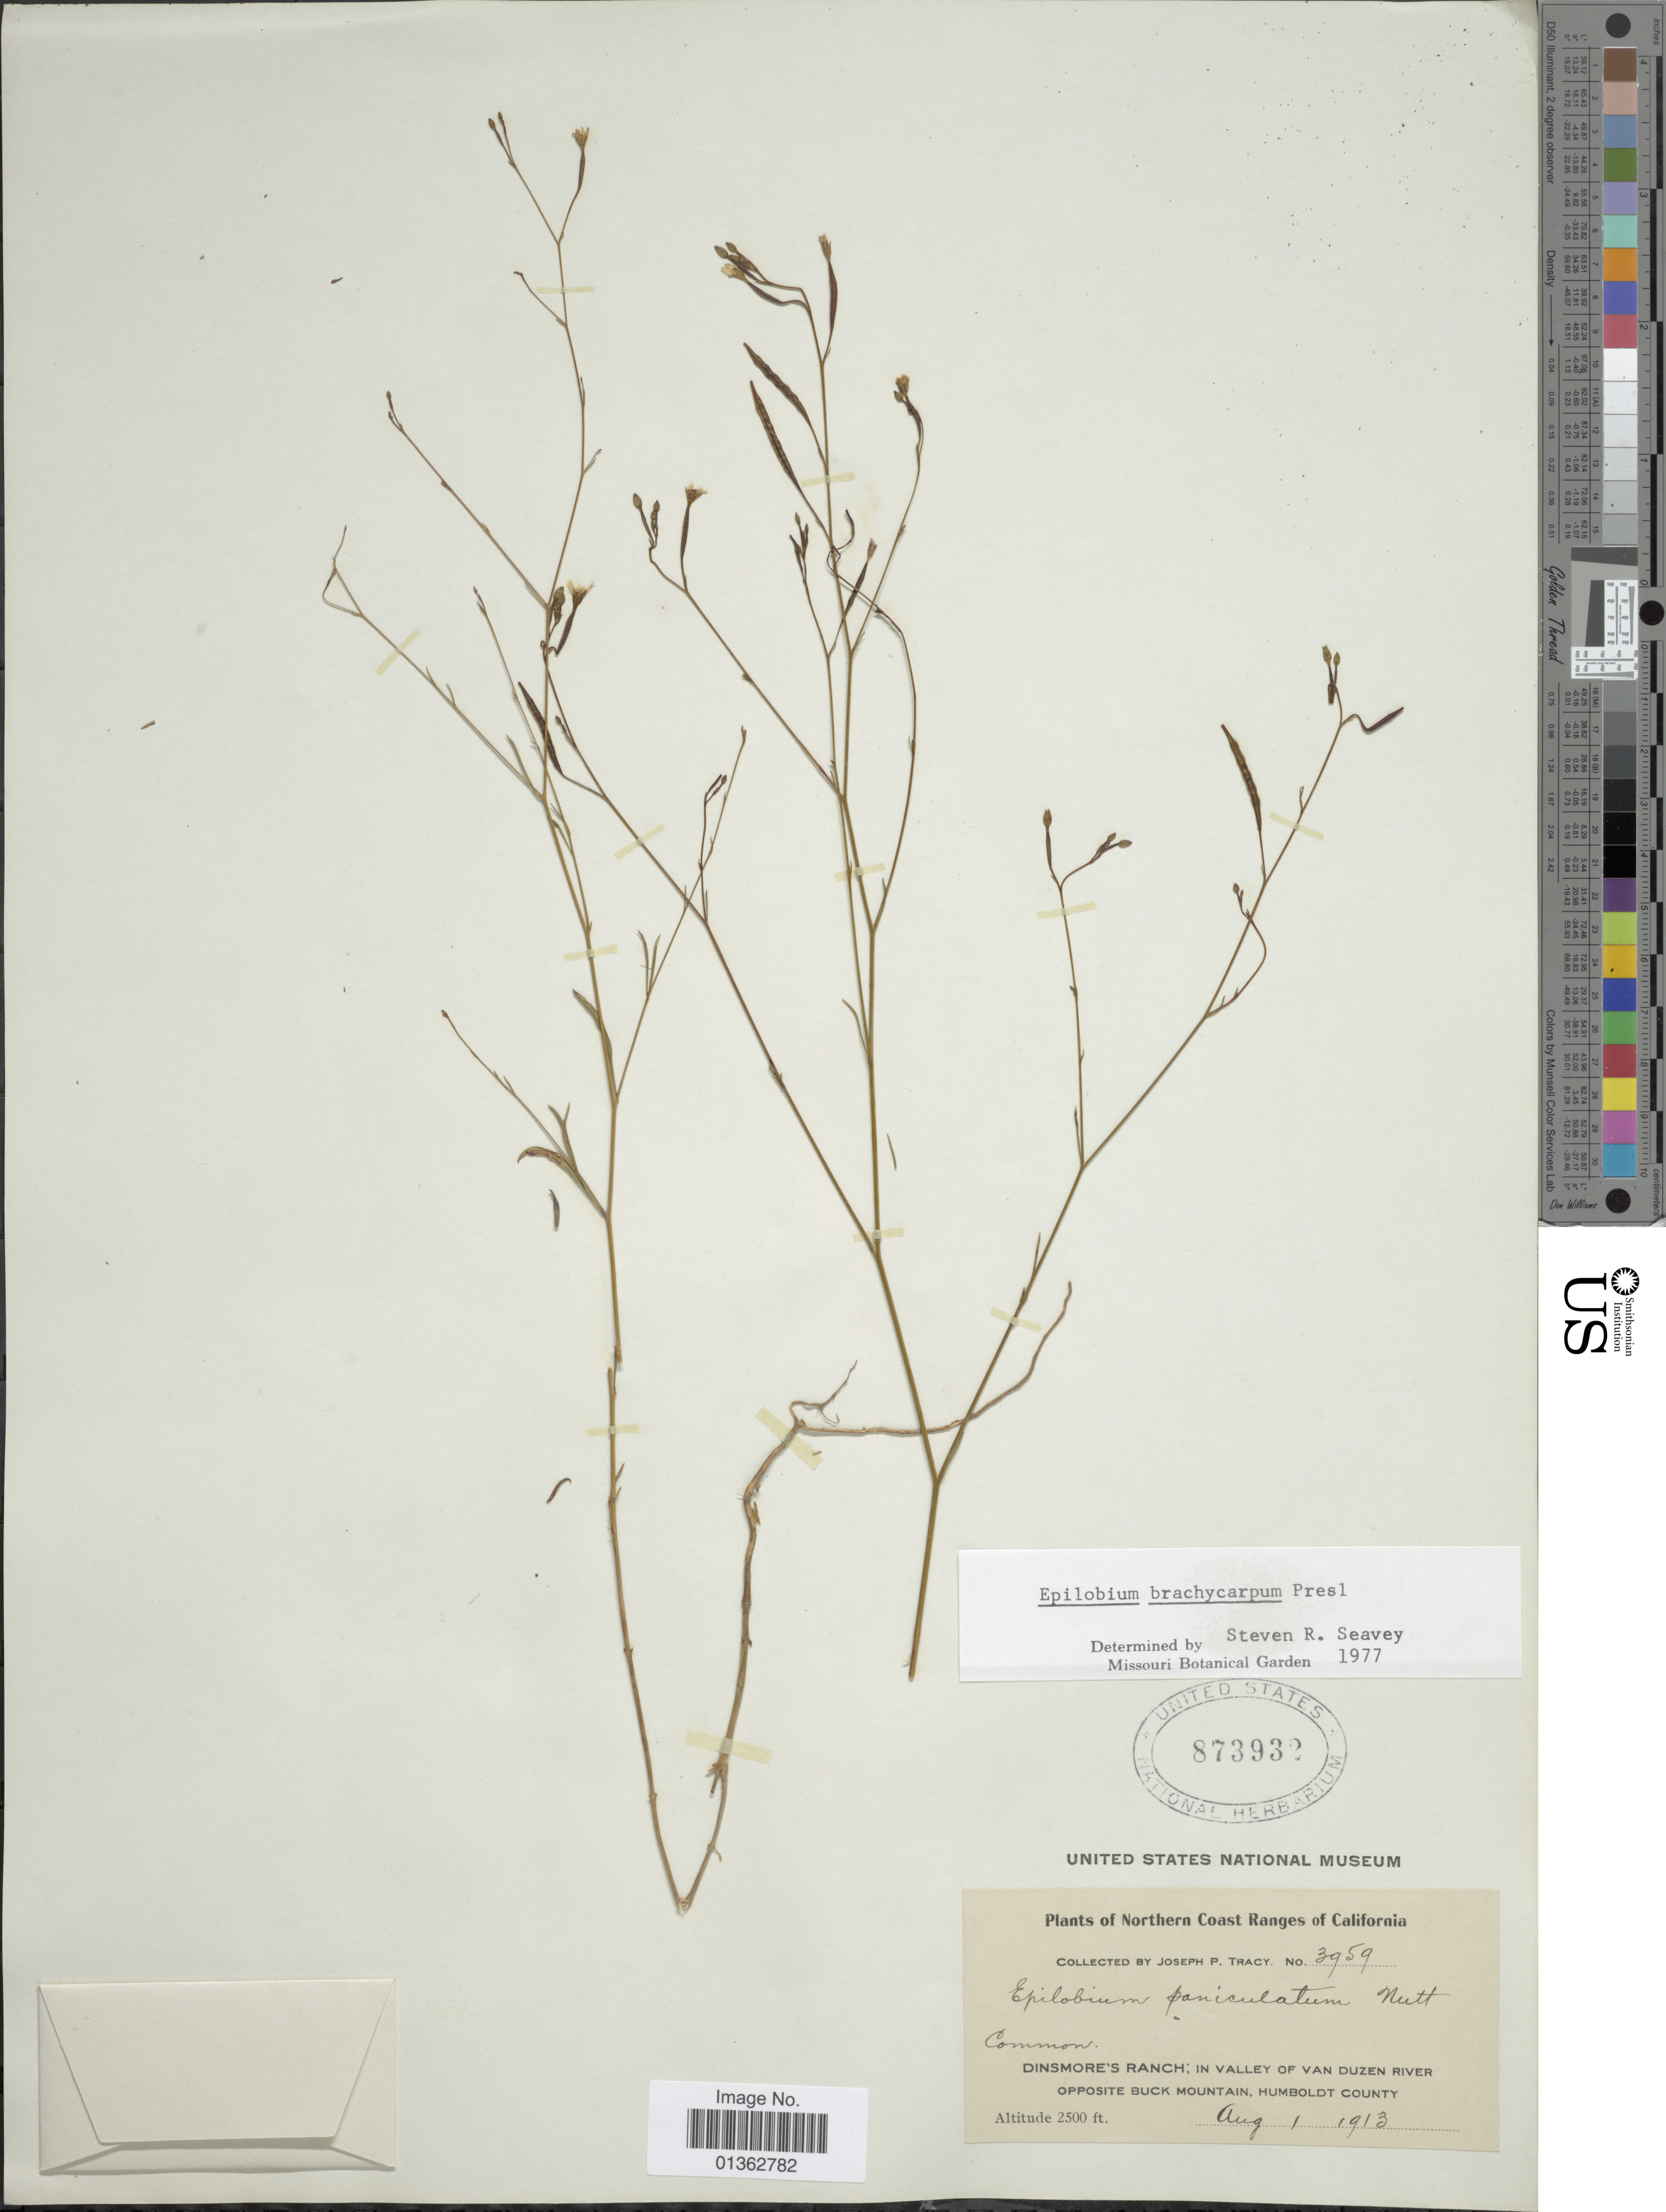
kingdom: Plantae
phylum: Tracheophyta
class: Magnoliopsida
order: Myrtales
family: Onagraceae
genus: Epilobium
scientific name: Epilobium brachycarpum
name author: C. Presl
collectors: J. Tracy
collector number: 3959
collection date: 1913-08-01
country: United States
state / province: California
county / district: Humboldt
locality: Northern Coast Ranges. Dinsmore's Ranch; in valley of Van Duzen River opposite Buck Mountain, Humboldt County.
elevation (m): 762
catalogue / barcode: US 873932